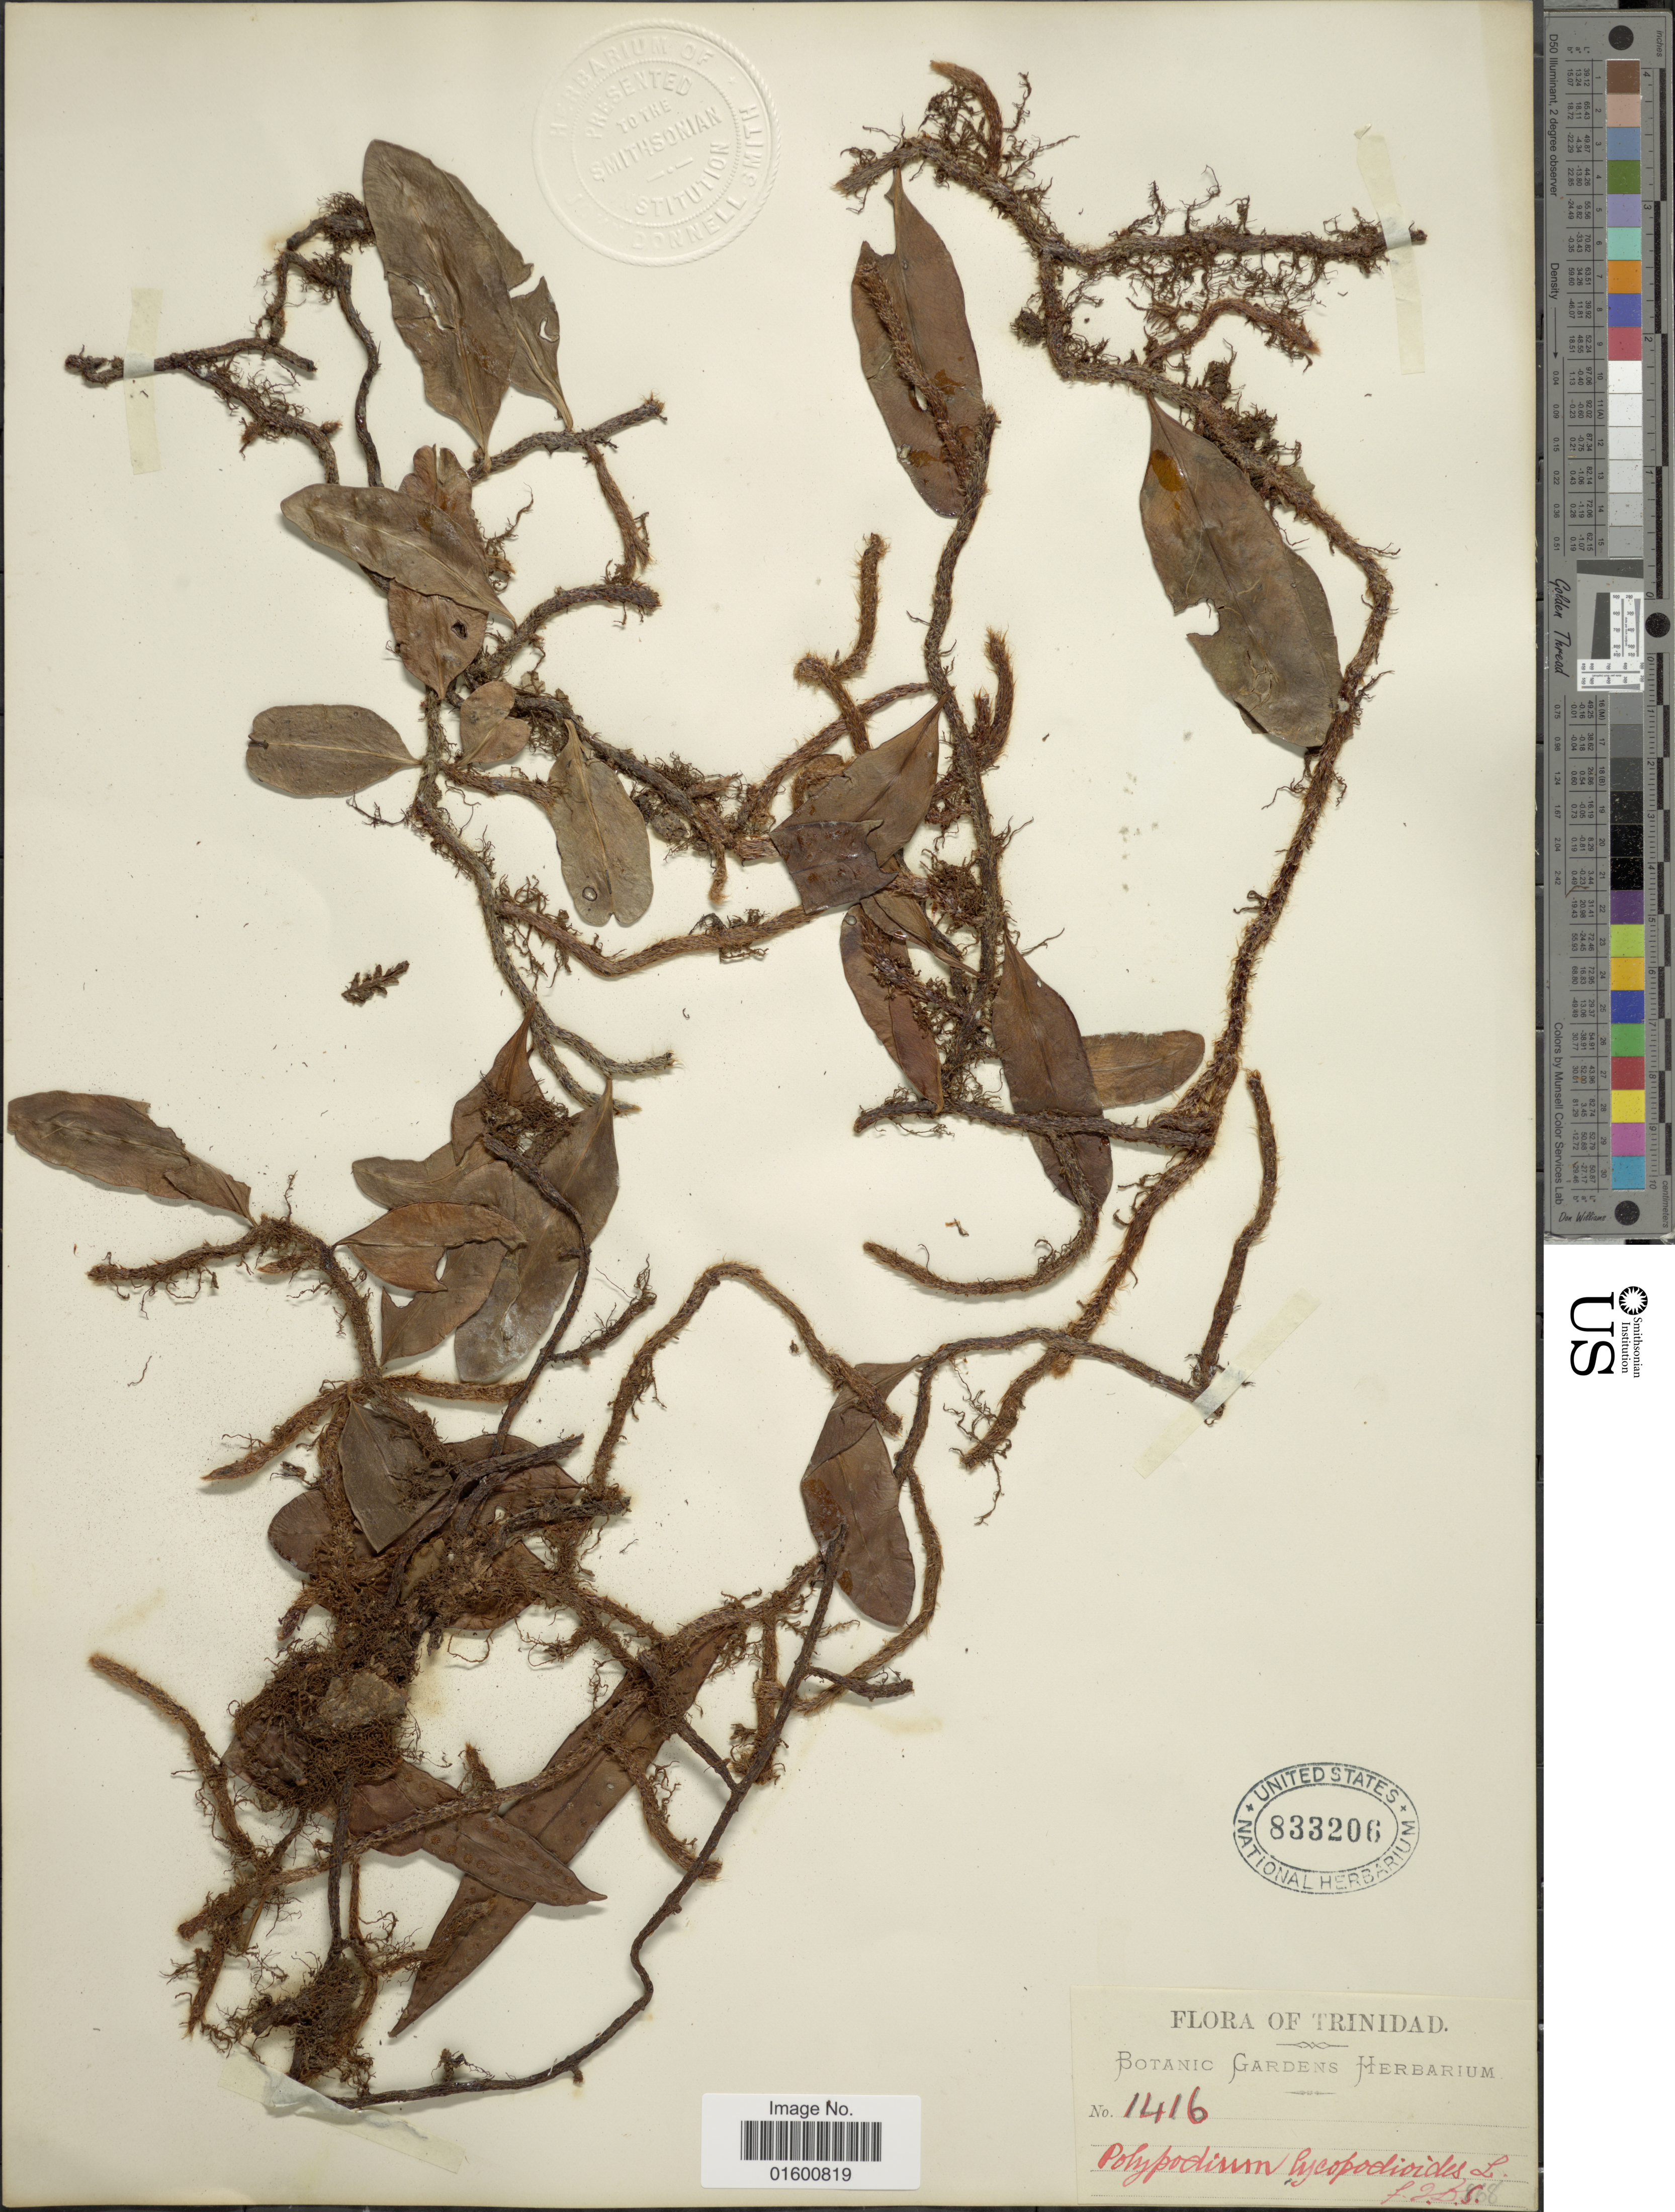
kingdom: Plantae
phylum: Tracheophyta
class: Polypodiopsida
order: Polypodiales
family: Polypodiaceae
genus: Microgramma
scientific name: Microgramma nitida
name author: (J. Sm.) A.R. Sm.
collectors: Botanic Gardens Herbarium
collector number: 1416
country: Trinidad and Tobago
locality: Trinidad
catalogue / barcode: US 833206